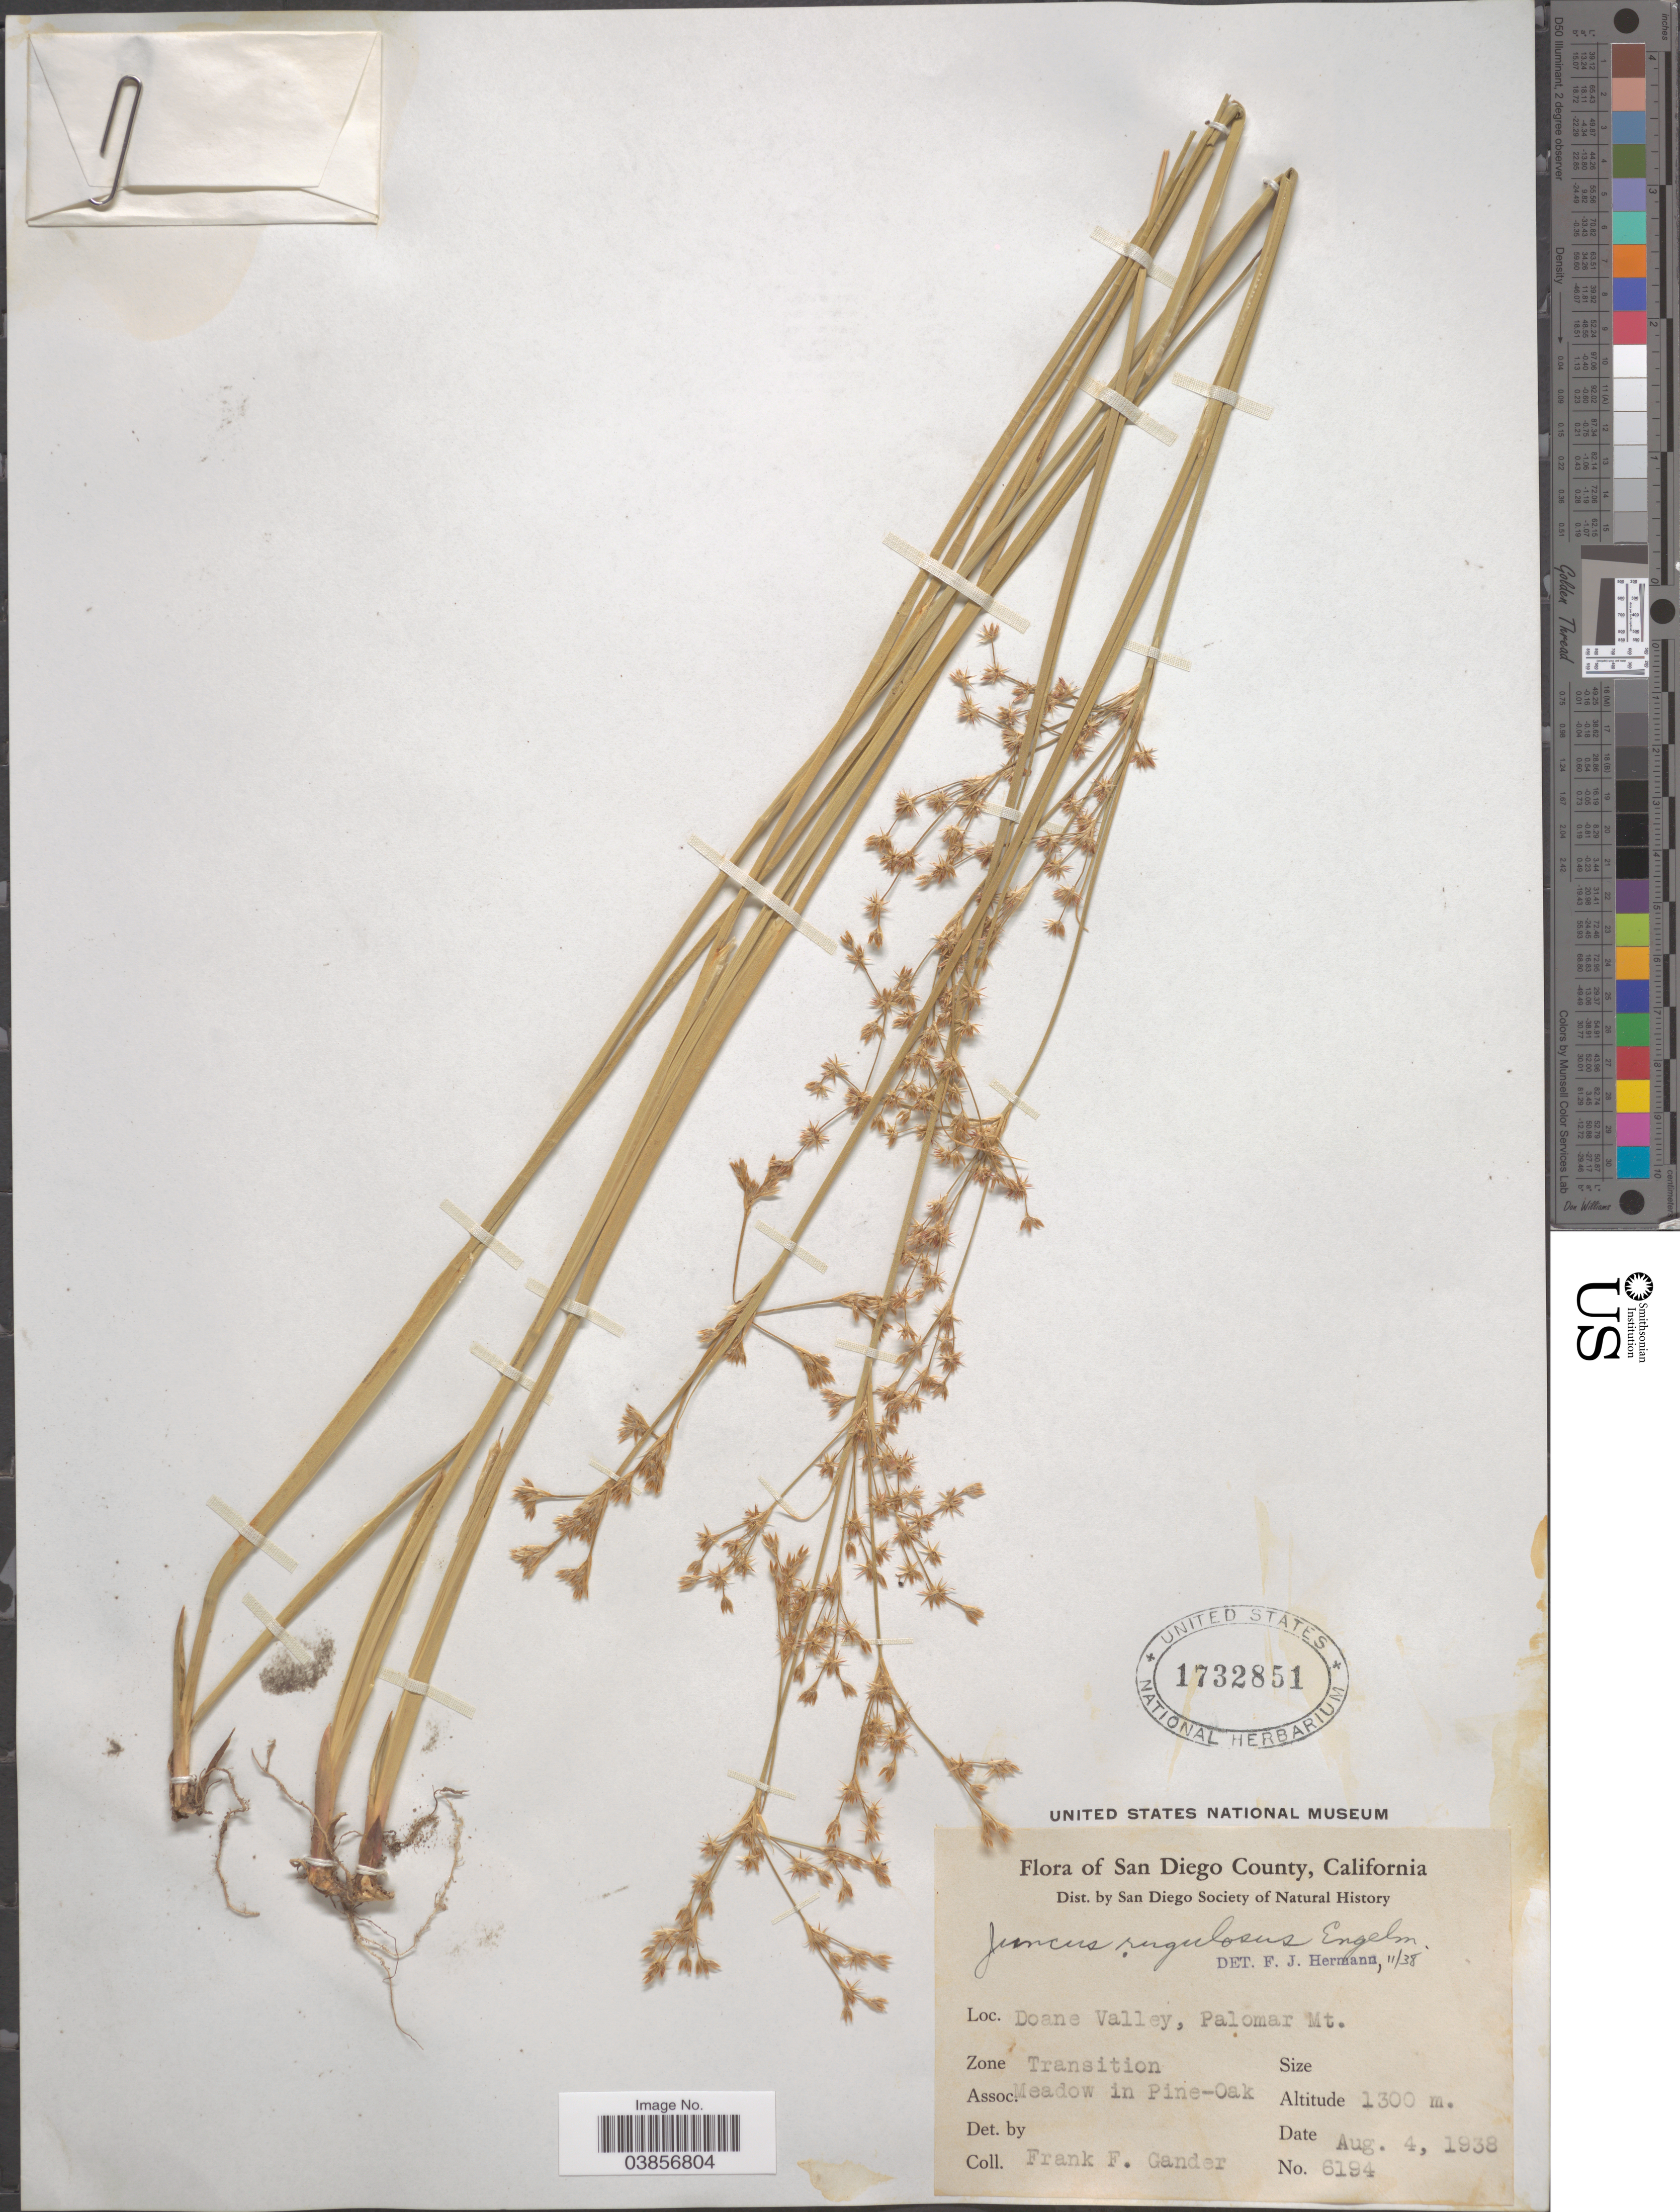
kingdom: Plantae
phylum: Tracheophyta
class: Liliopsida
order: Poales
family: Juncaceae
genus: Juncus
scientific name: Juncus rugulosus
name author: Engelm.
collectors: F. Gander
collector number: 6194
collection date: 1938-08-04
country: United States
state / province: California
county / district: San Diego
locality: San Diego County. Doane Valley, Palomar Mt. Zone Transition.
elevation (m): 1300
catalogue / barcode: US 1732851